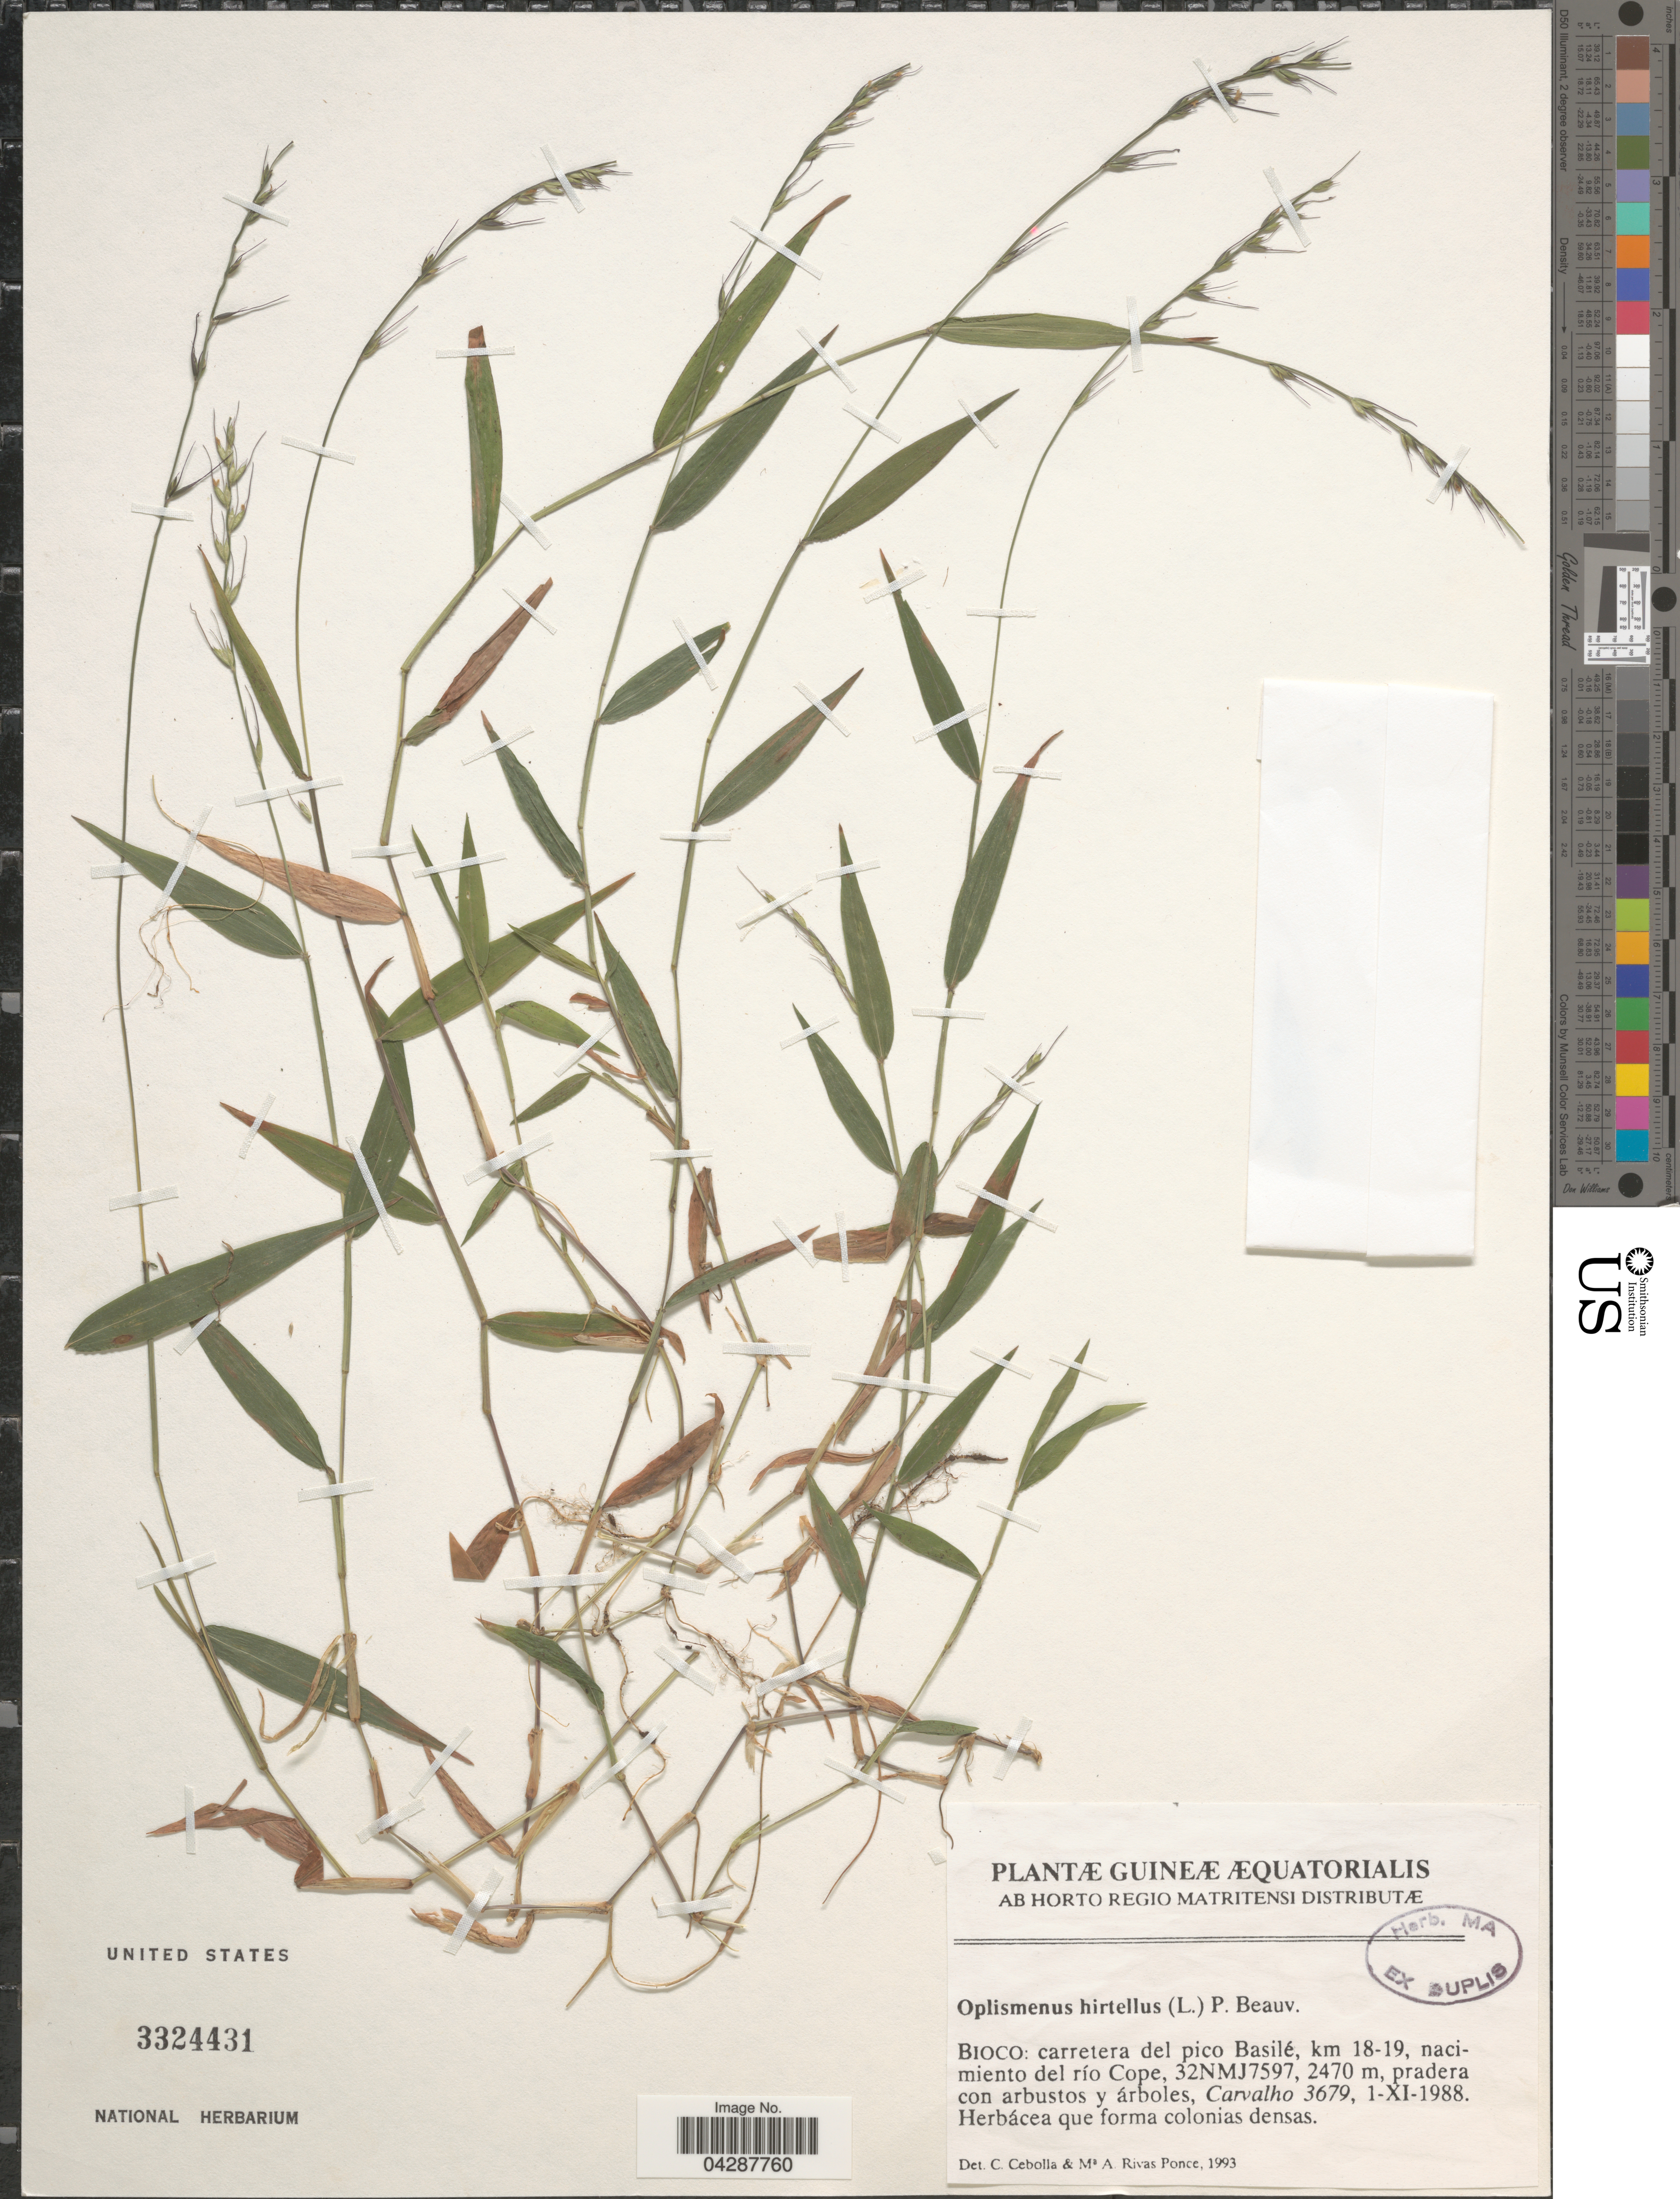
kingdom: Plantae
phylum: Tracheophyta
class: Liliopsida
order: Poales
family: Poaceae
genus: Oplismenus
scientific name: Oplismenus hirtellus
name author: (L.) P. Beauv.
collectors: Carvalho, --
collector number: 3679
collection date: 1988-11-01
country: Equatorial Guinea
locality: Guineæ Æquatorialis. Bioco: carretera del pico Basilé, km 18-19, nacimiento del río Cope, 32NMJ7597.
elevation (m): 2470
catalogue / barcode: US 3324431